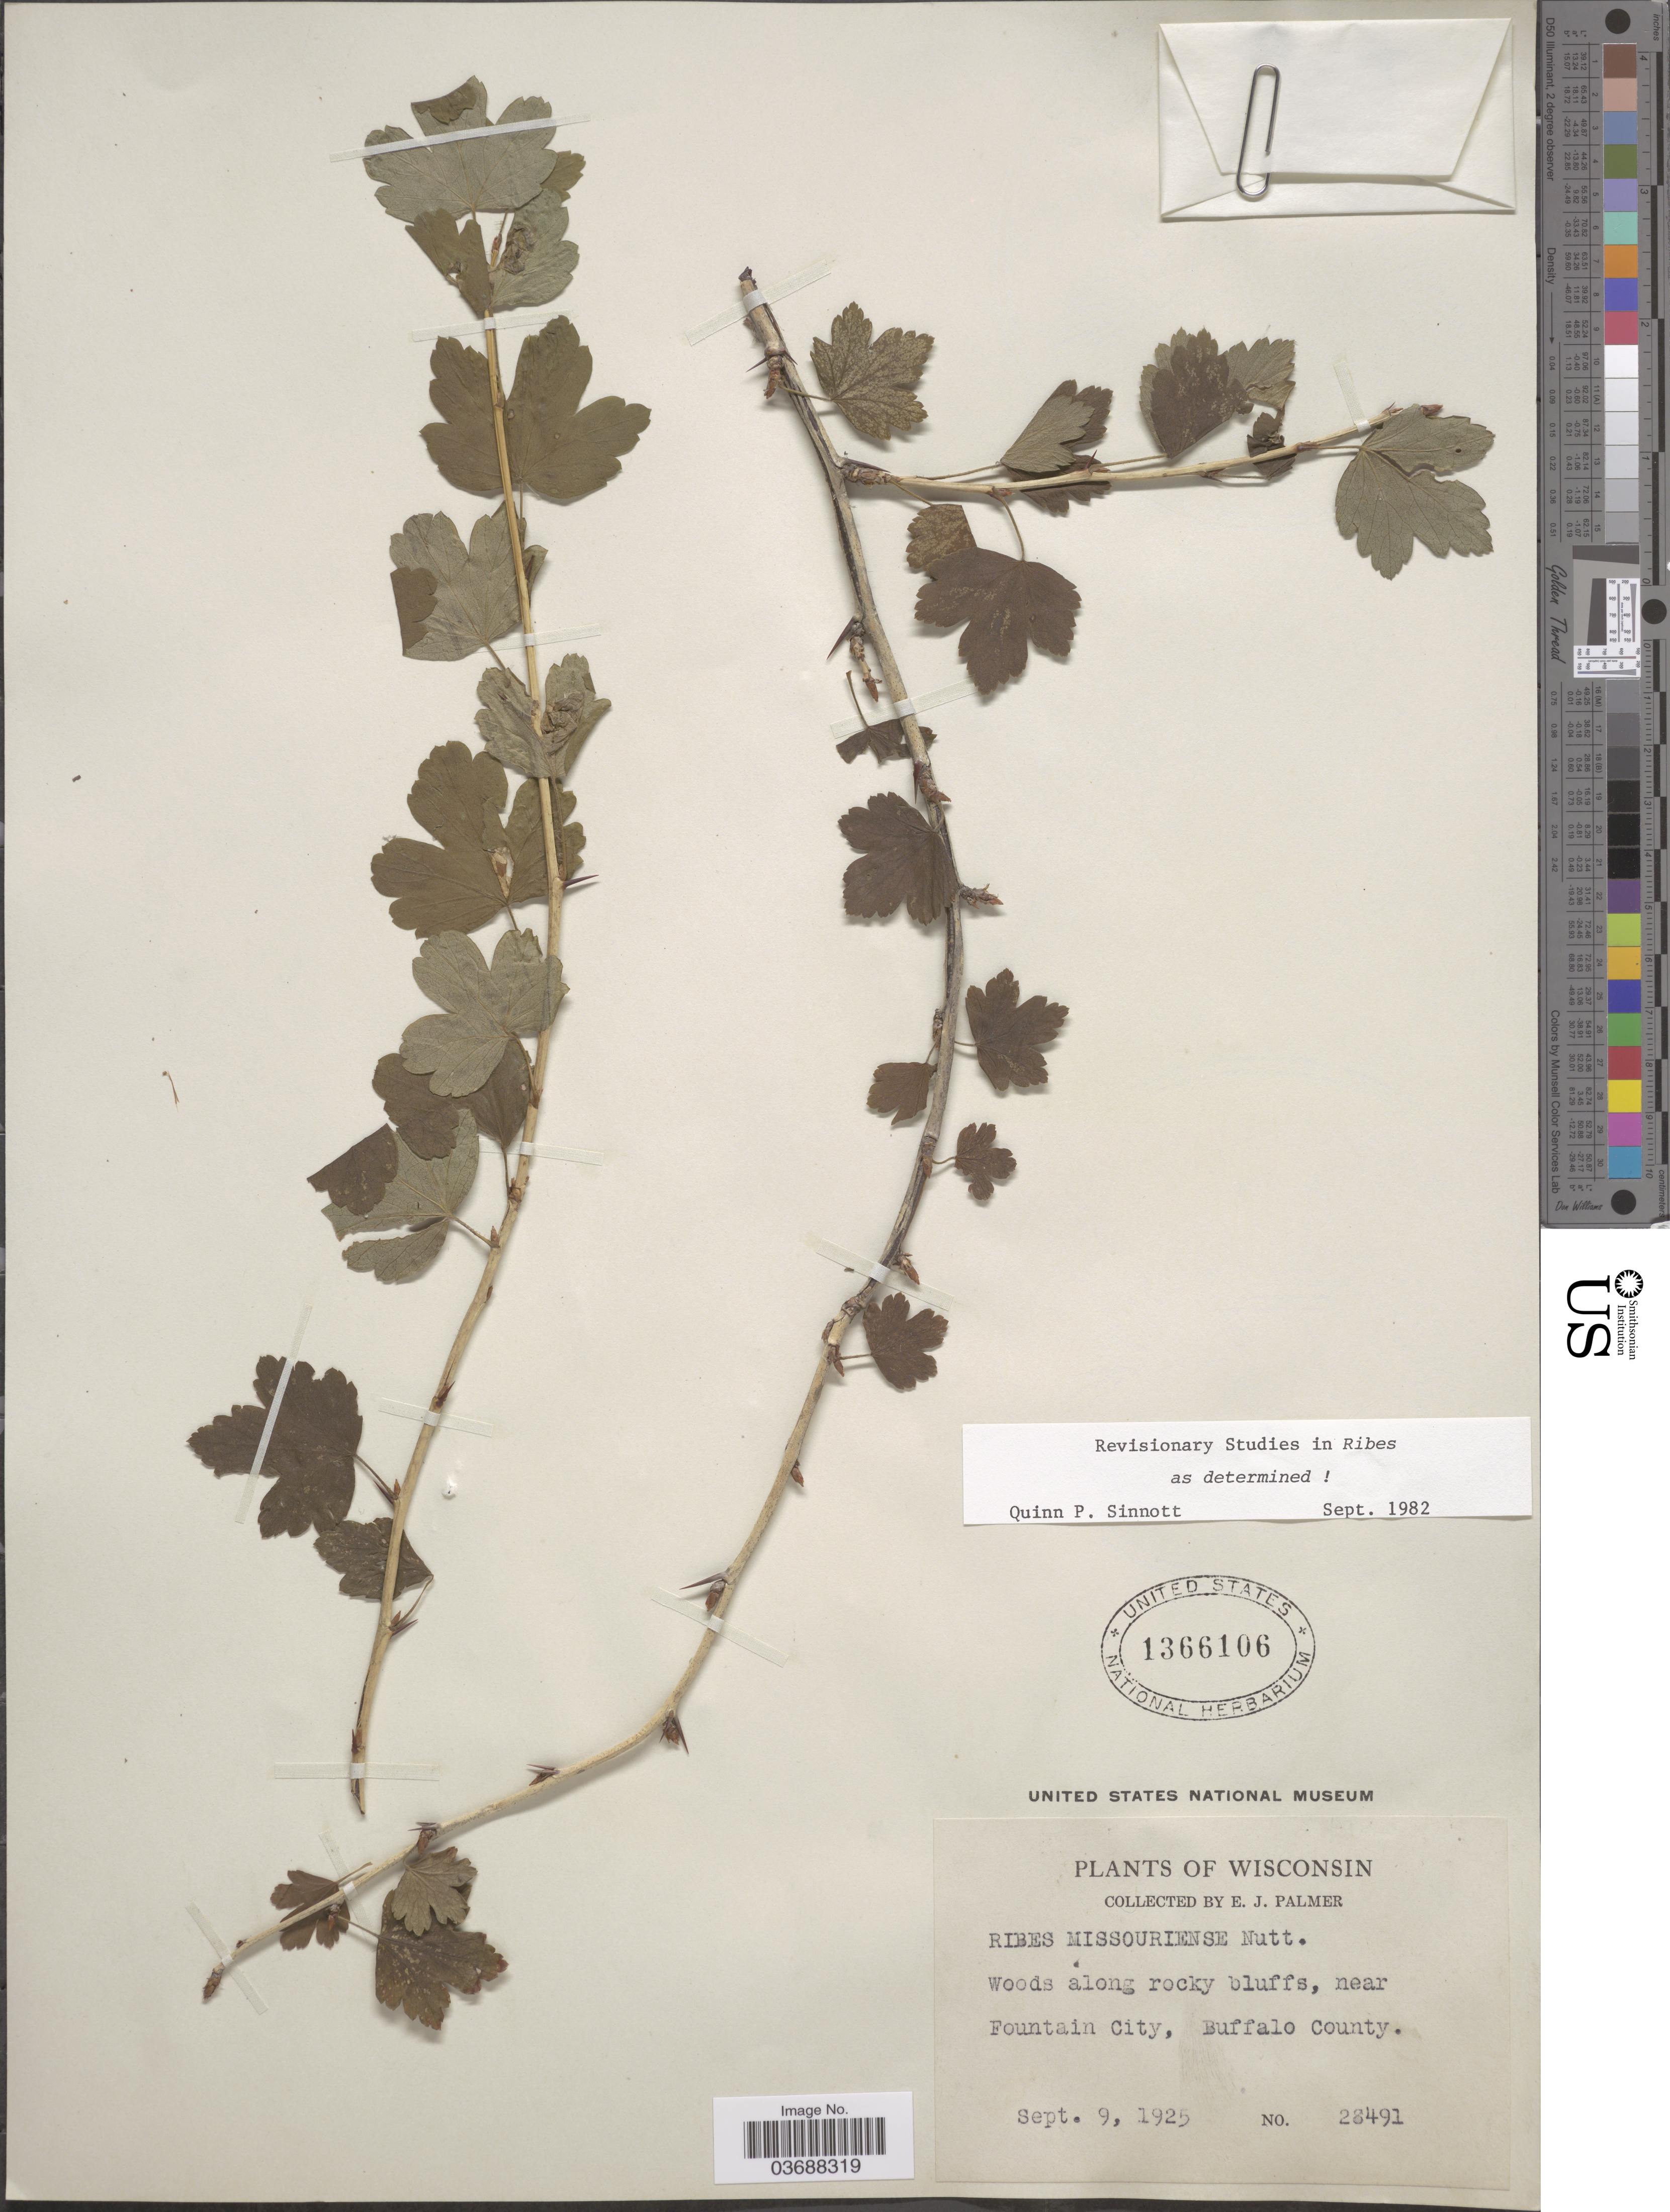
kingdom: Plantae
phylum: Tracheophyta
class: Magnoliopsida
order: Saxifragales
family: Grossulariaceae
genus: Ribes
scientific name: Ribes missouriense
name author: Nutt.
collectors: E. J. Palmer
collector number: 28491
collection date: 1925-09-09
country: United States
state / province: Wisconsin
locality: Woods along rocky bluffs, near Fountain City, Buffalo County.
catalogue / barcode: US 1366106